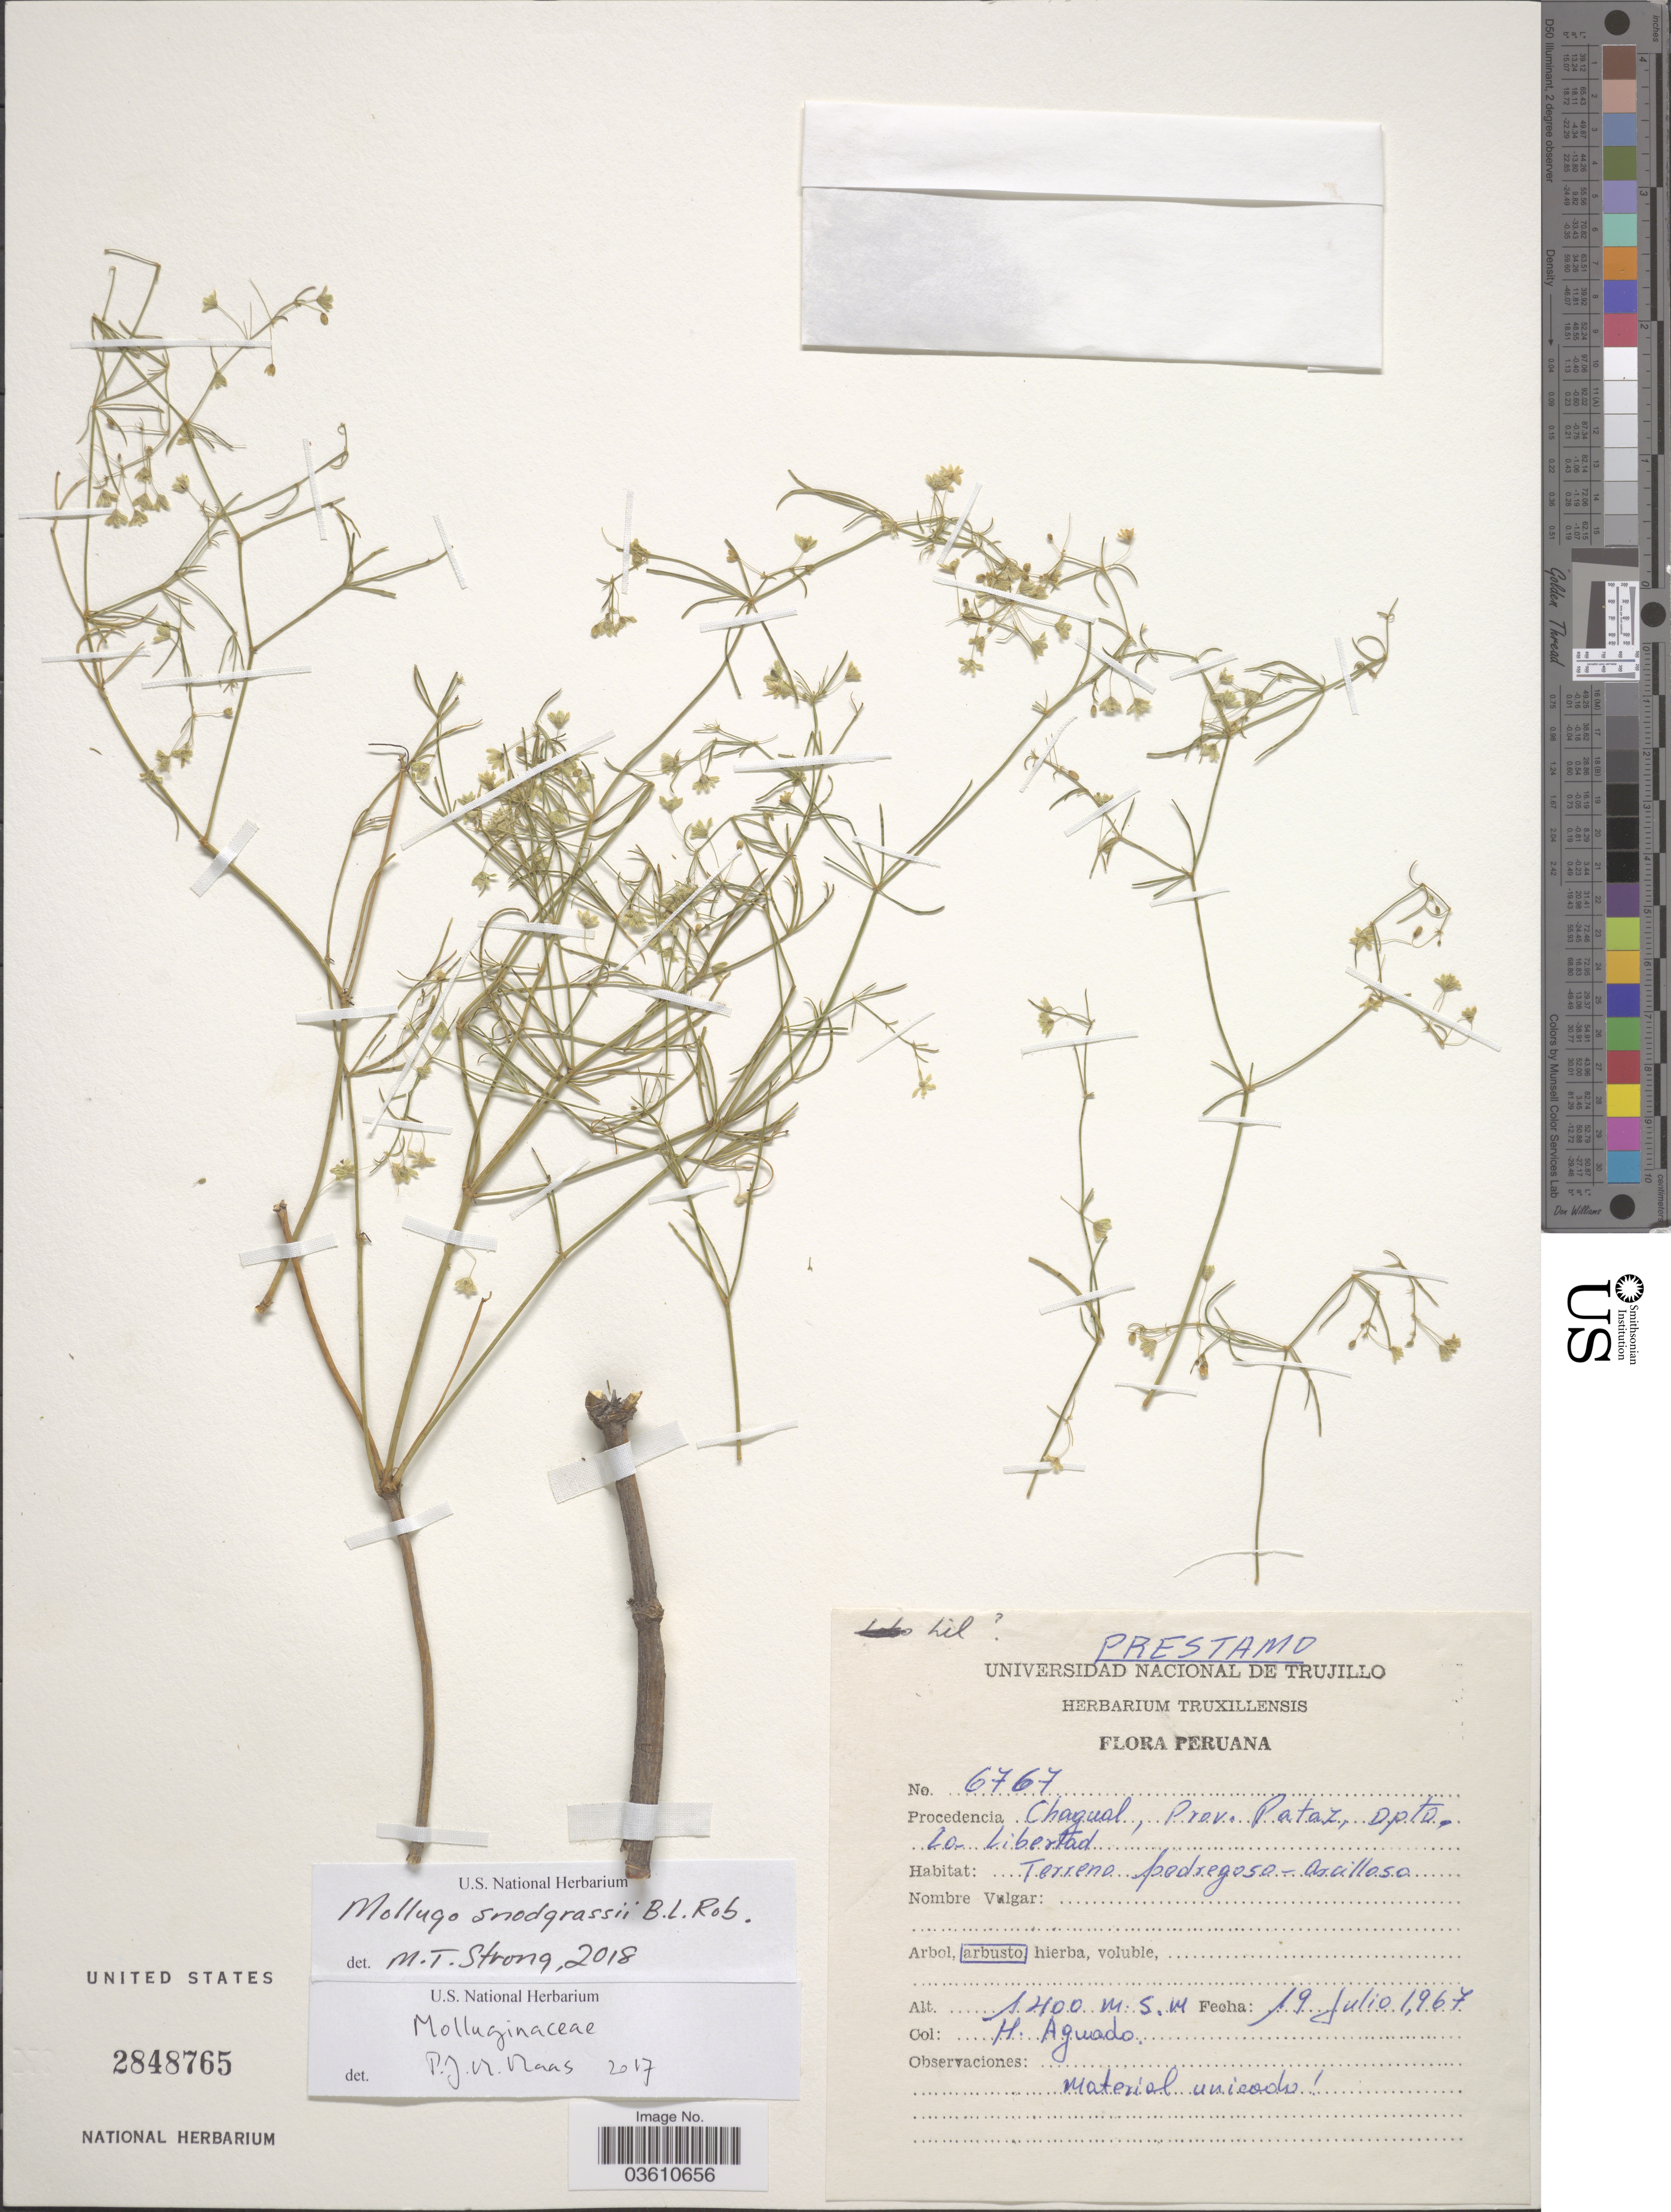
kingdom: Plantae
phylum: Tracheophyta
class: Magnoliopsida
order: Caryophyllales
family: Molluginaceae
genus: Mollugo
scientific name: Mollugo snodgrassii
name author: B.L. Rob.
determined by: Strong, Mark T., (BOT), Smithsonian Institution - National Museum of Natural History (UNITED STATES)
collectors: H. Aguado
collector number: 6767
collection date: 1967-07-19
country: Peru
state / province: La Libertad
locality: Chagual, Prov. Pataz, Dpto. La Libertad.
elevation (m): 1400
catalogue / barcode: US 2848765